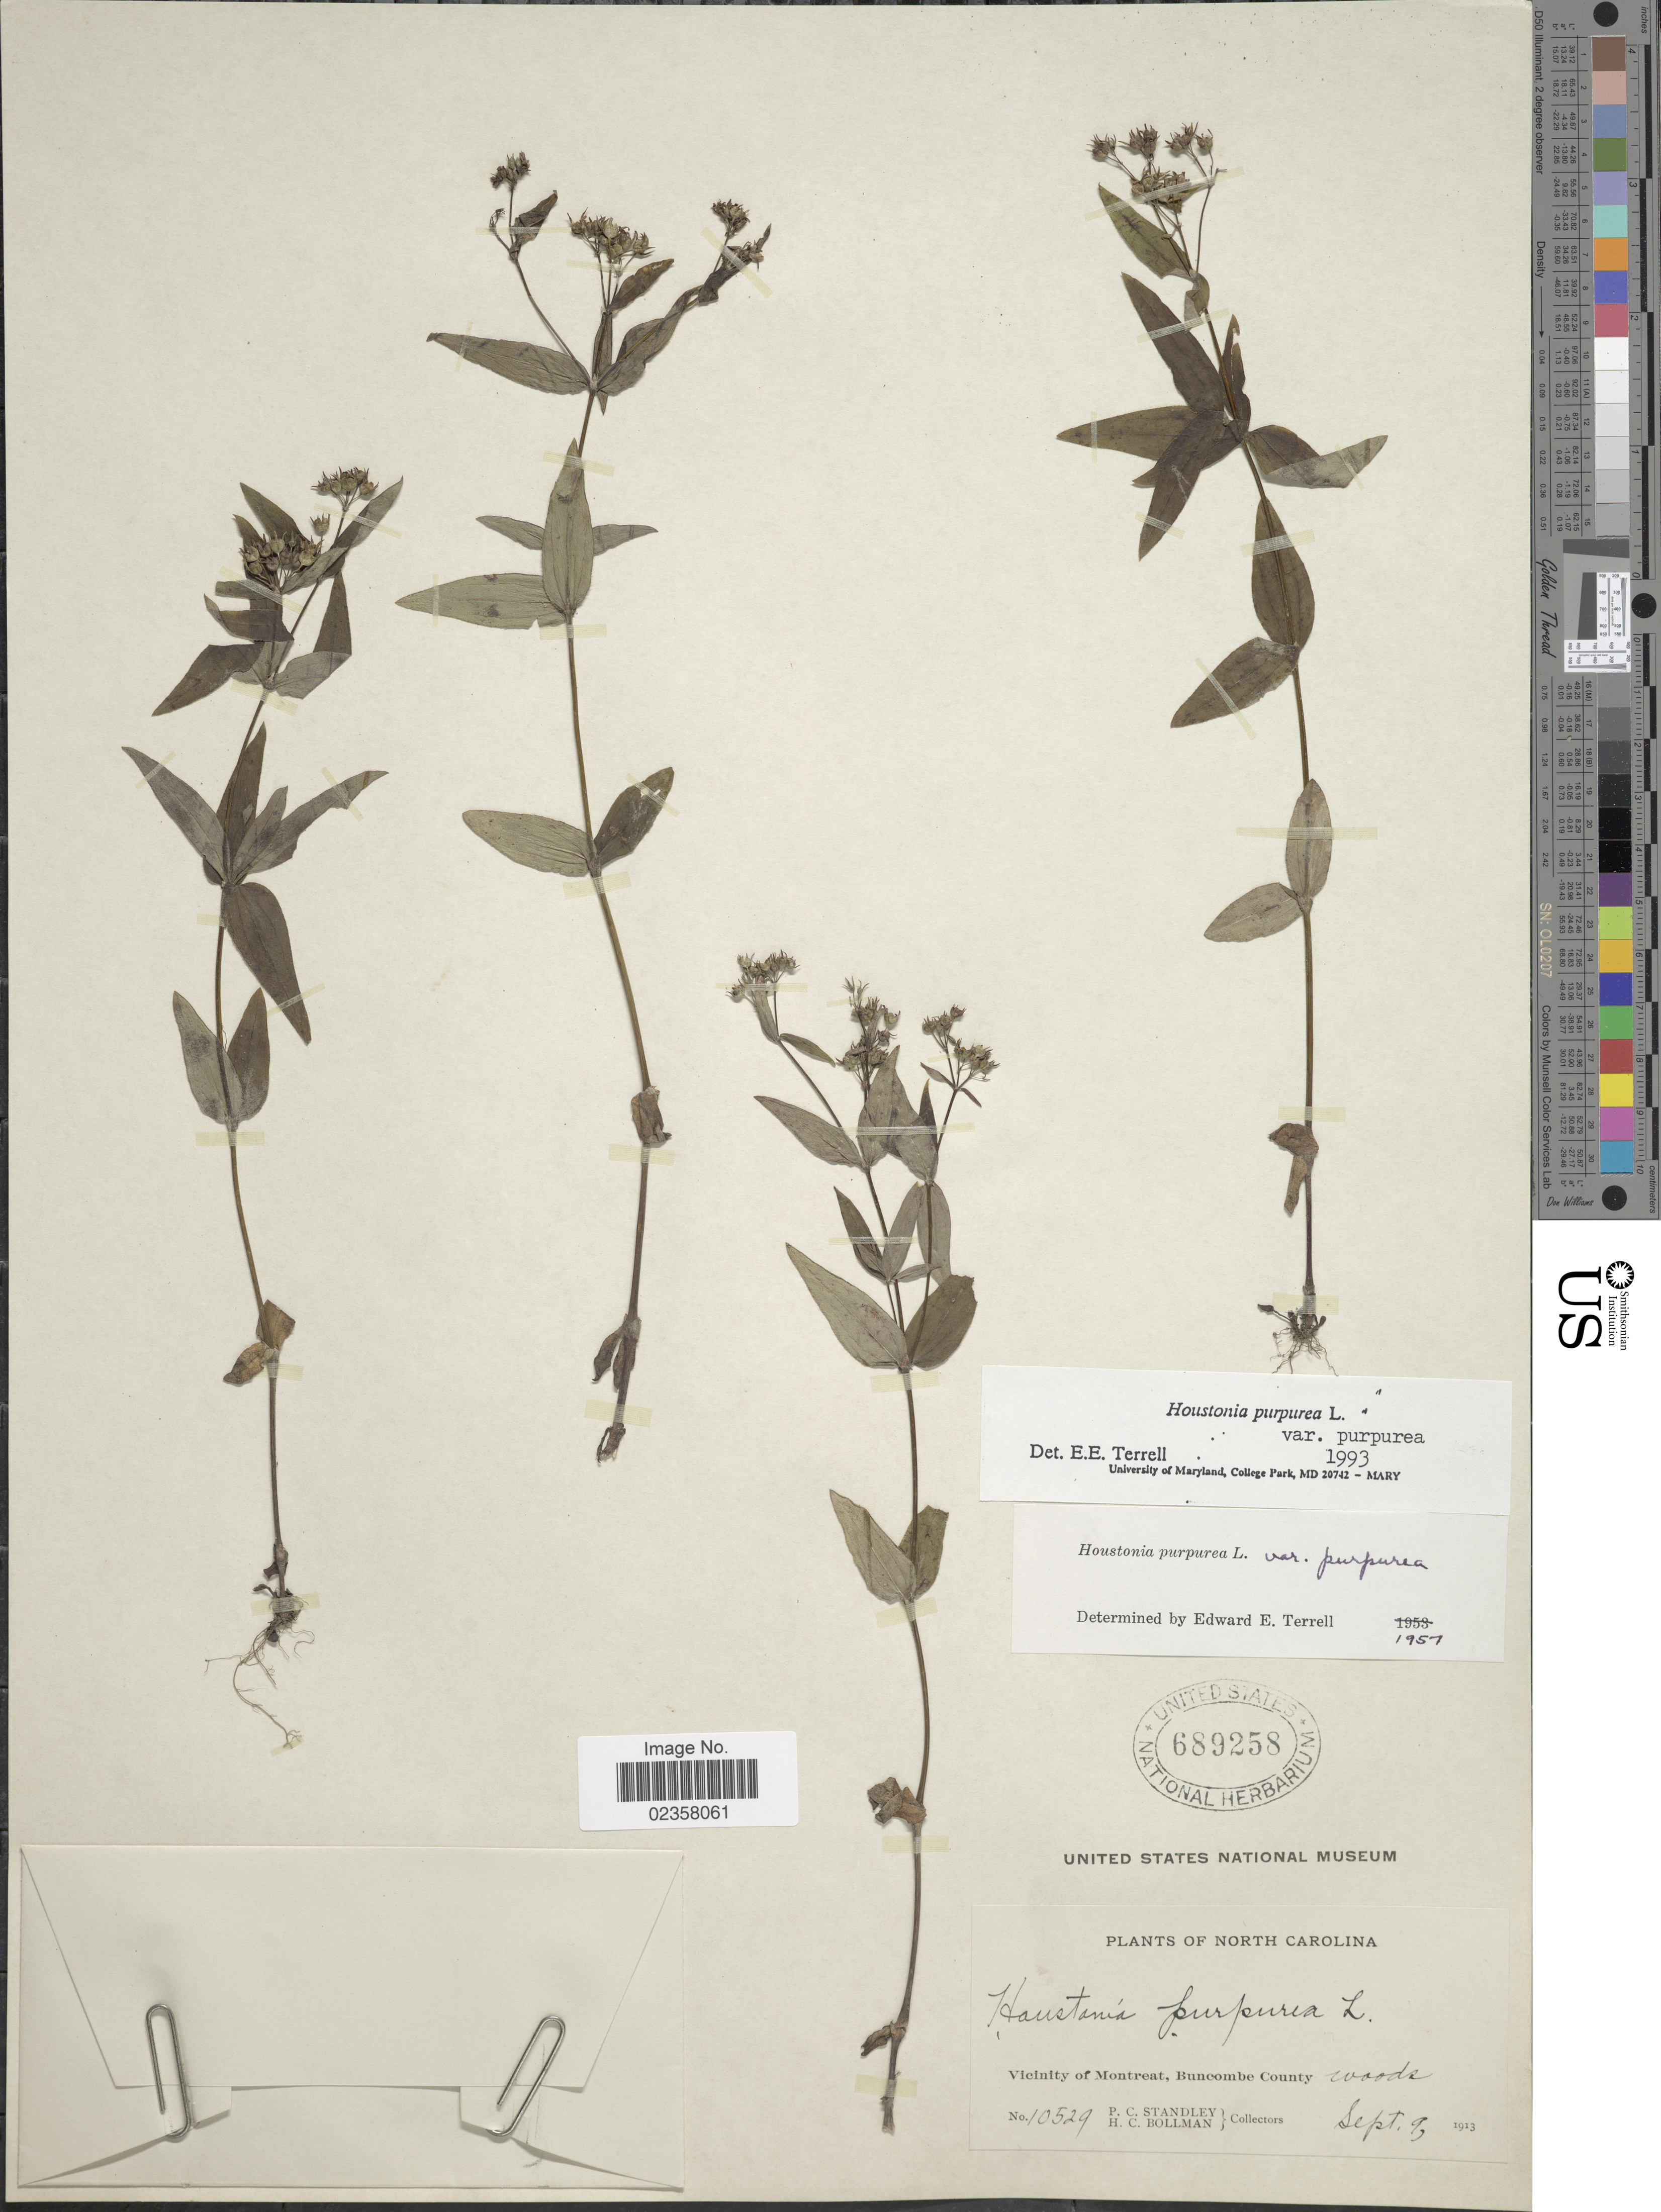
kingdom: Plantae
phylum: Tracheophyta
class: Magnoliopsida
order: Gentianales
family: Rubiaceae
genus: Houstonia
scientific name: Houstonia purpurea var. purpurea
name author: L.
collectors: P. C. Standley & H. C. Bollman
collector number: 10529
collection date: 1913-09-09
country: United States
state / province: North Carolina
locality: Vicinity of Montreat, Buncombe County woods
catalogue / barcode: US 689258